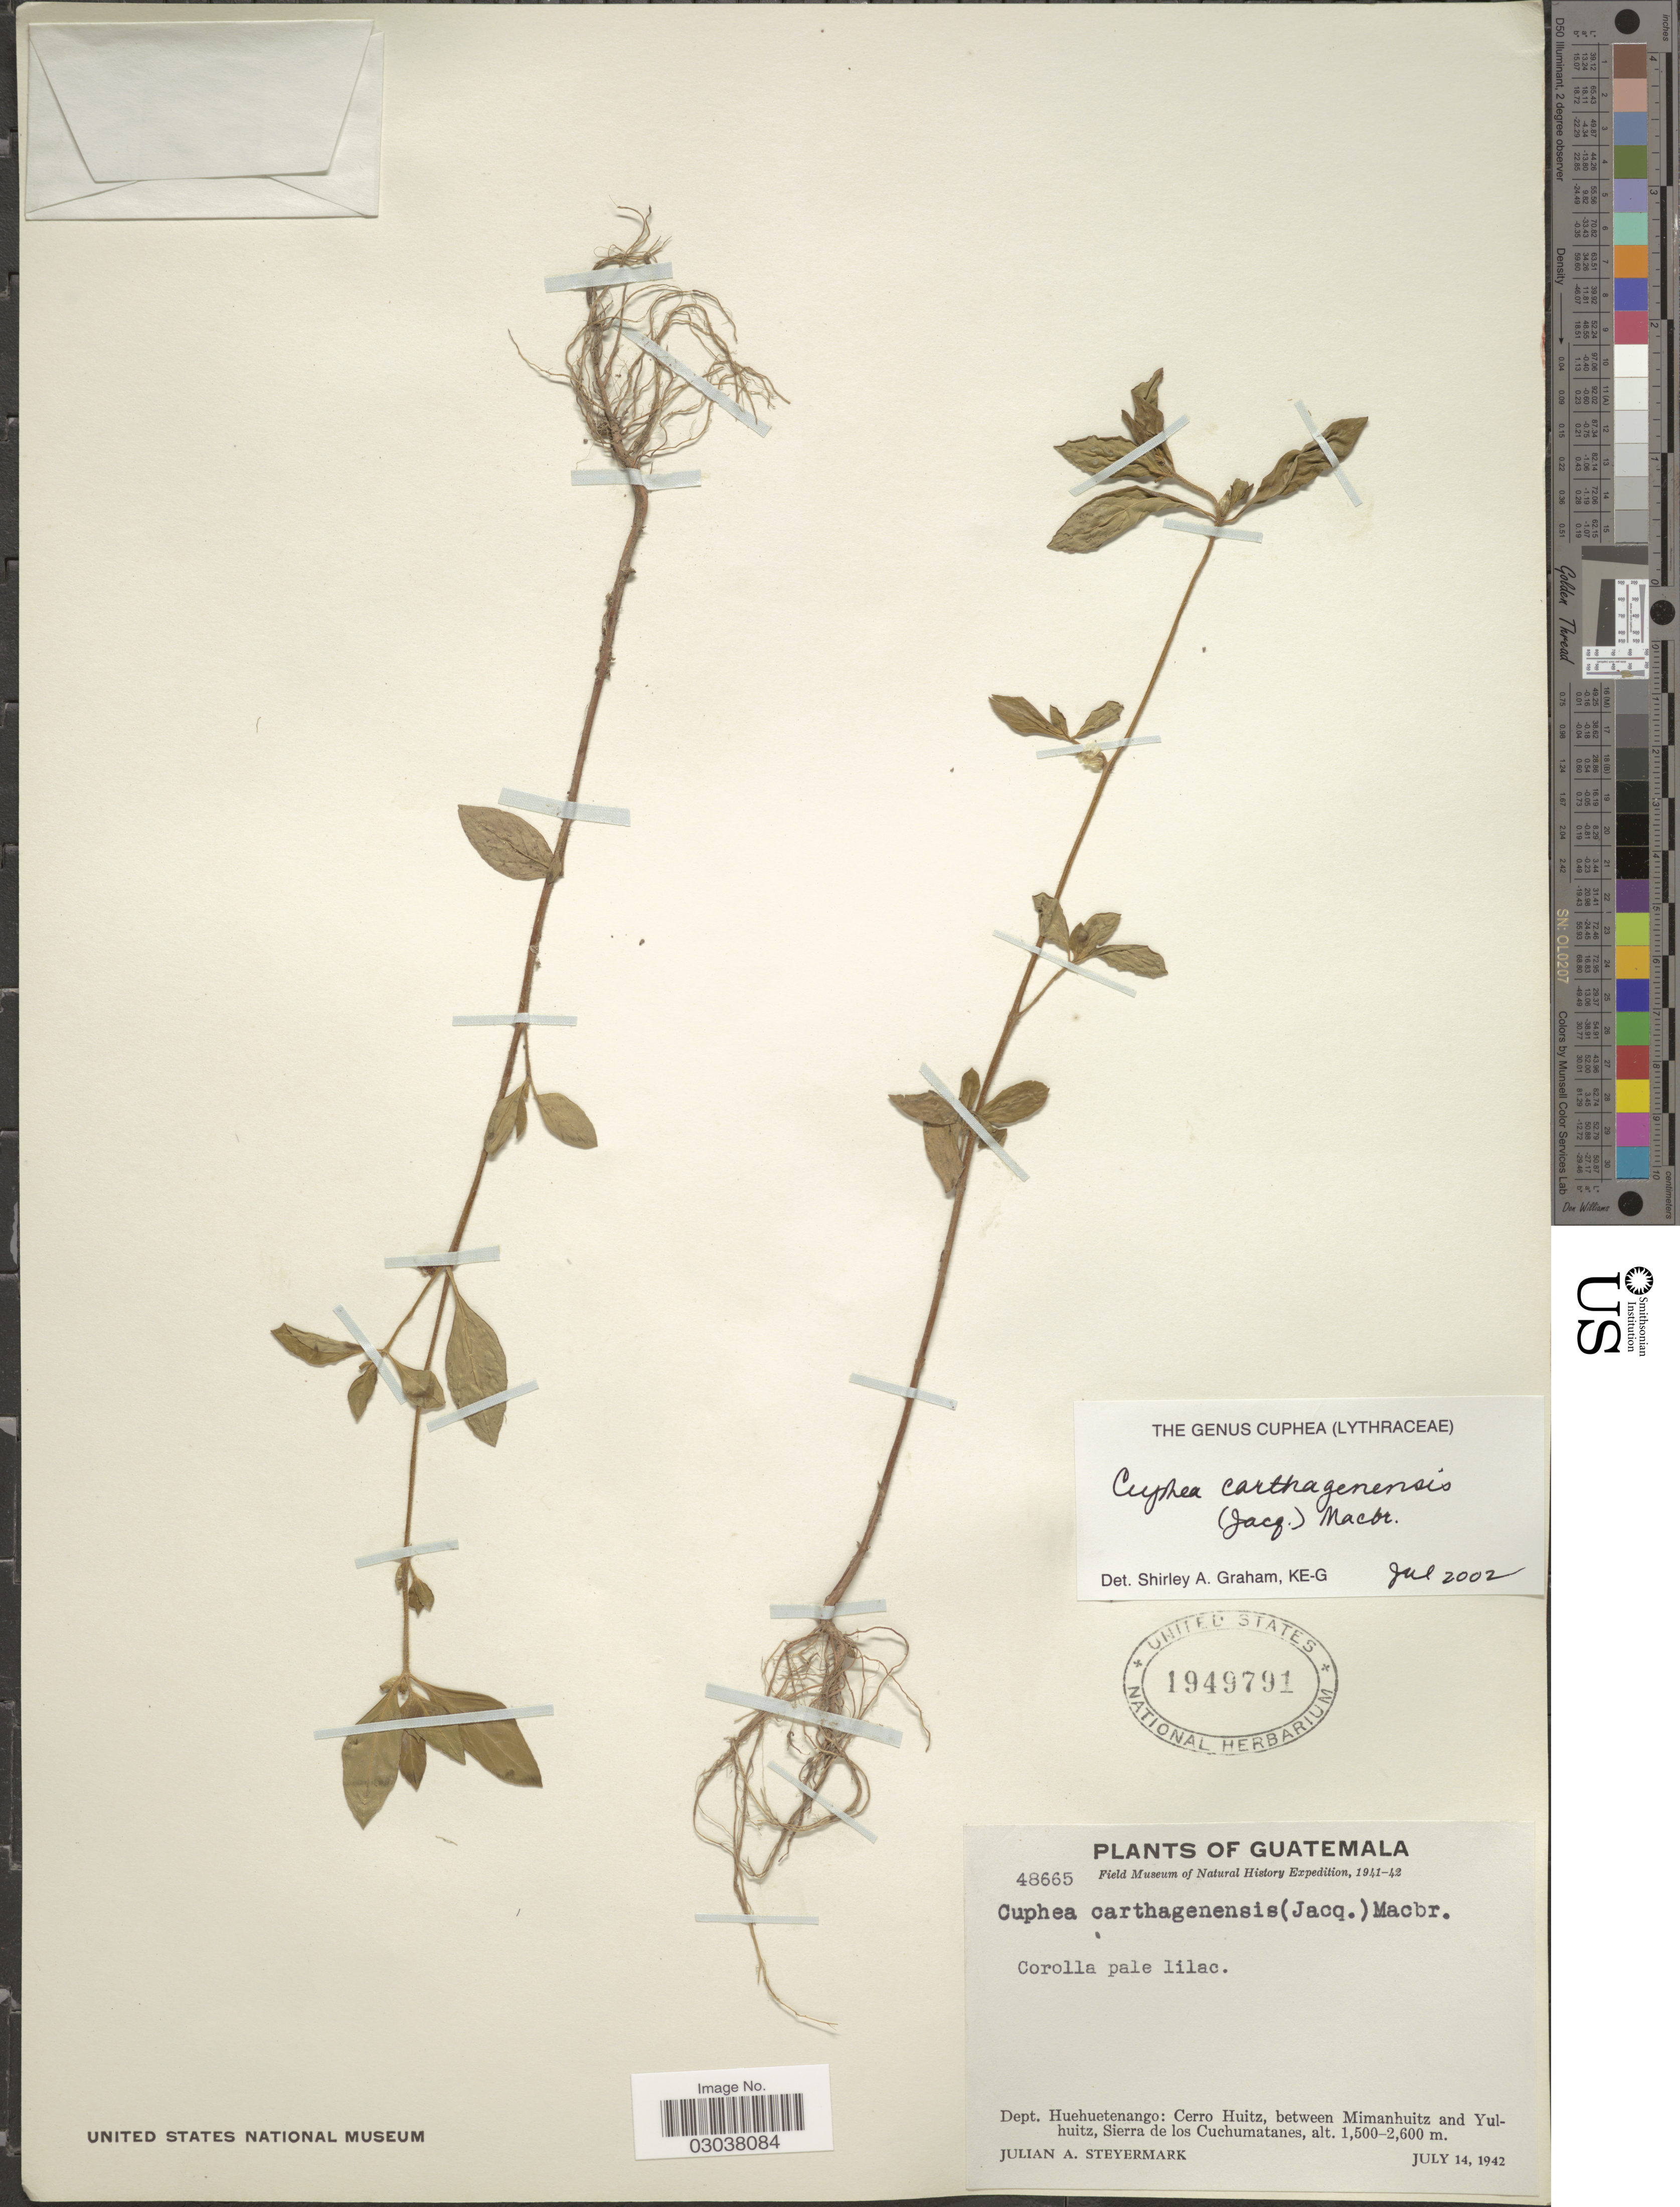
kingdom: Plantae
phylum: Tracheophyta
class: Magnoliopsida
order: Myrtales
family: Lythraceae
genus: Cuphea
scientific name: Cuphea carthagenensis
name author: (Jacq.) J.F. Macbr.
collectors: J. Steyermark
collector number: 48665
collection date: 1942-07-14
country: Guatemala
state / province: Huehuetenango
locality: Dept. Huehuetenango: Cerro Huitz, between Mimanhuitz and Yulhuitz, Sierra de los Cuchumatanes.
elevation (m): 1500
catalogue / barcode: US 1949791